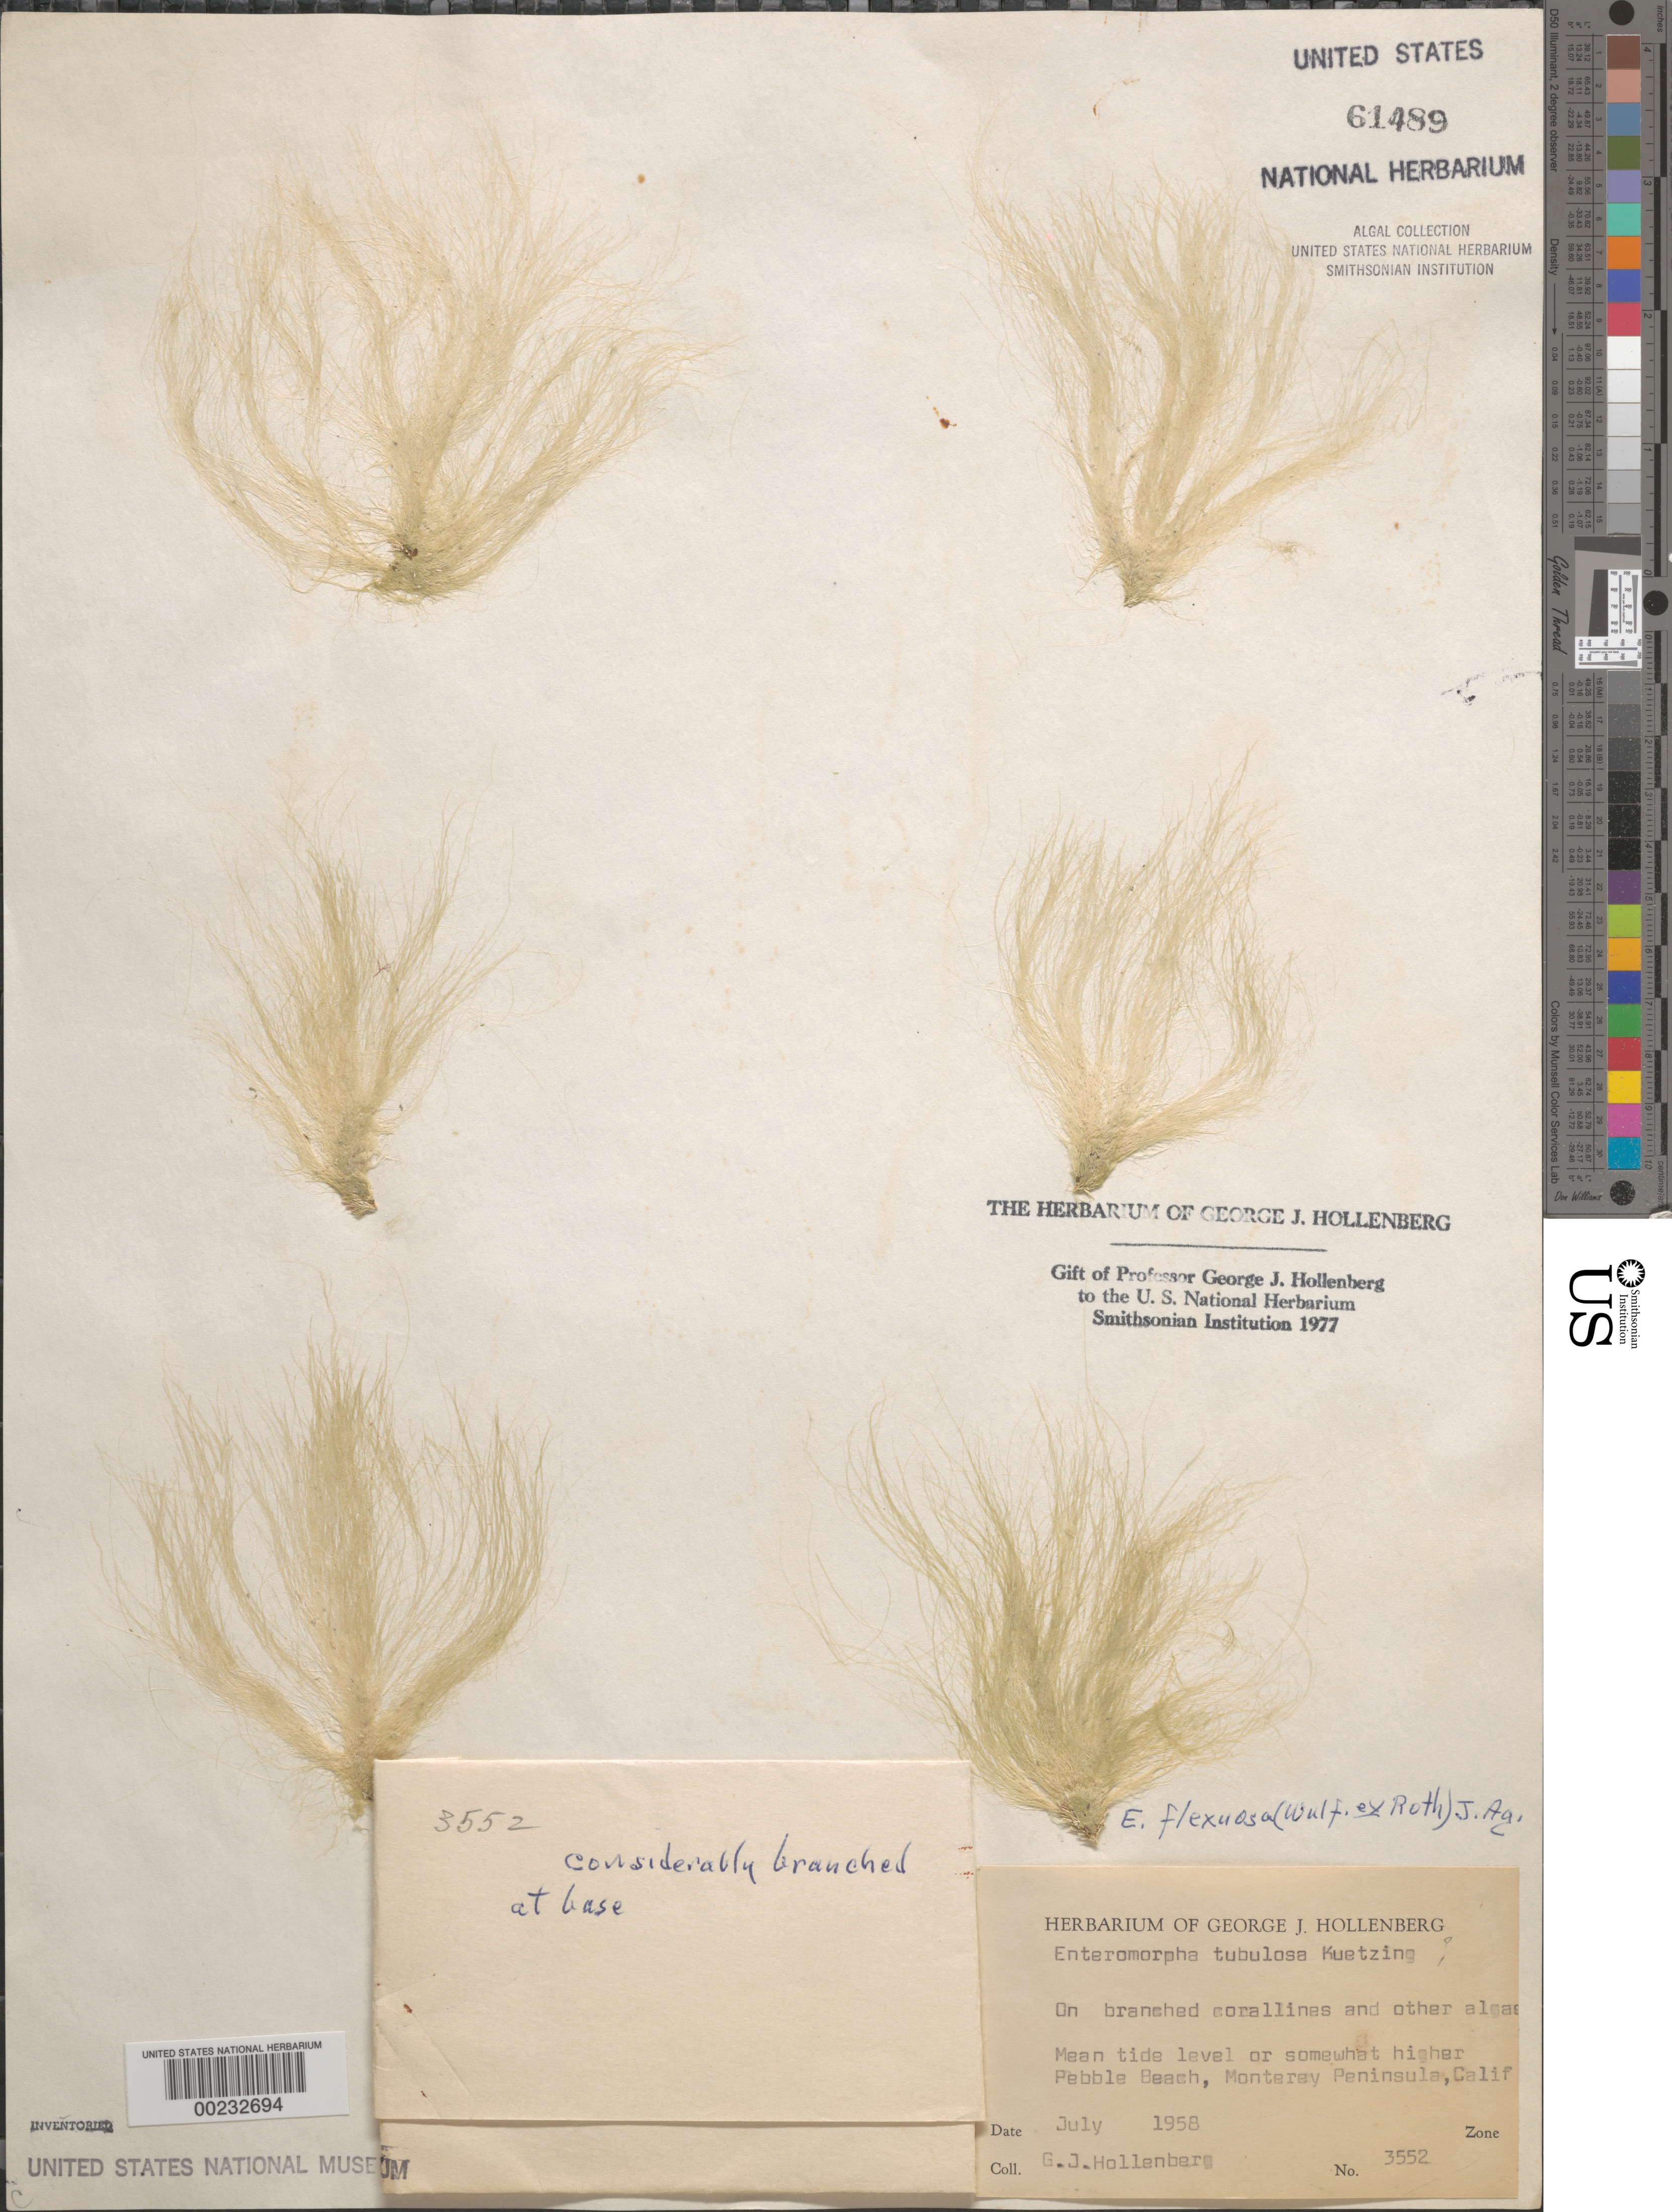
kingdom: Plantae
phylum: Chlorophyta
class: Ulvophyceae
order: Ulvales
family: Ulvaceae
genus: Ulva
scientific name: Ulva flexuosa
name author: Wulfen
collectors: G. Hollenberg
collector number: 3552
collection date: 1858-07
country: United States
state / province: California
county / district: Monterey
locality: Pebble Beach, Monterey Peninsula.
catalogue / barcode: US 61489